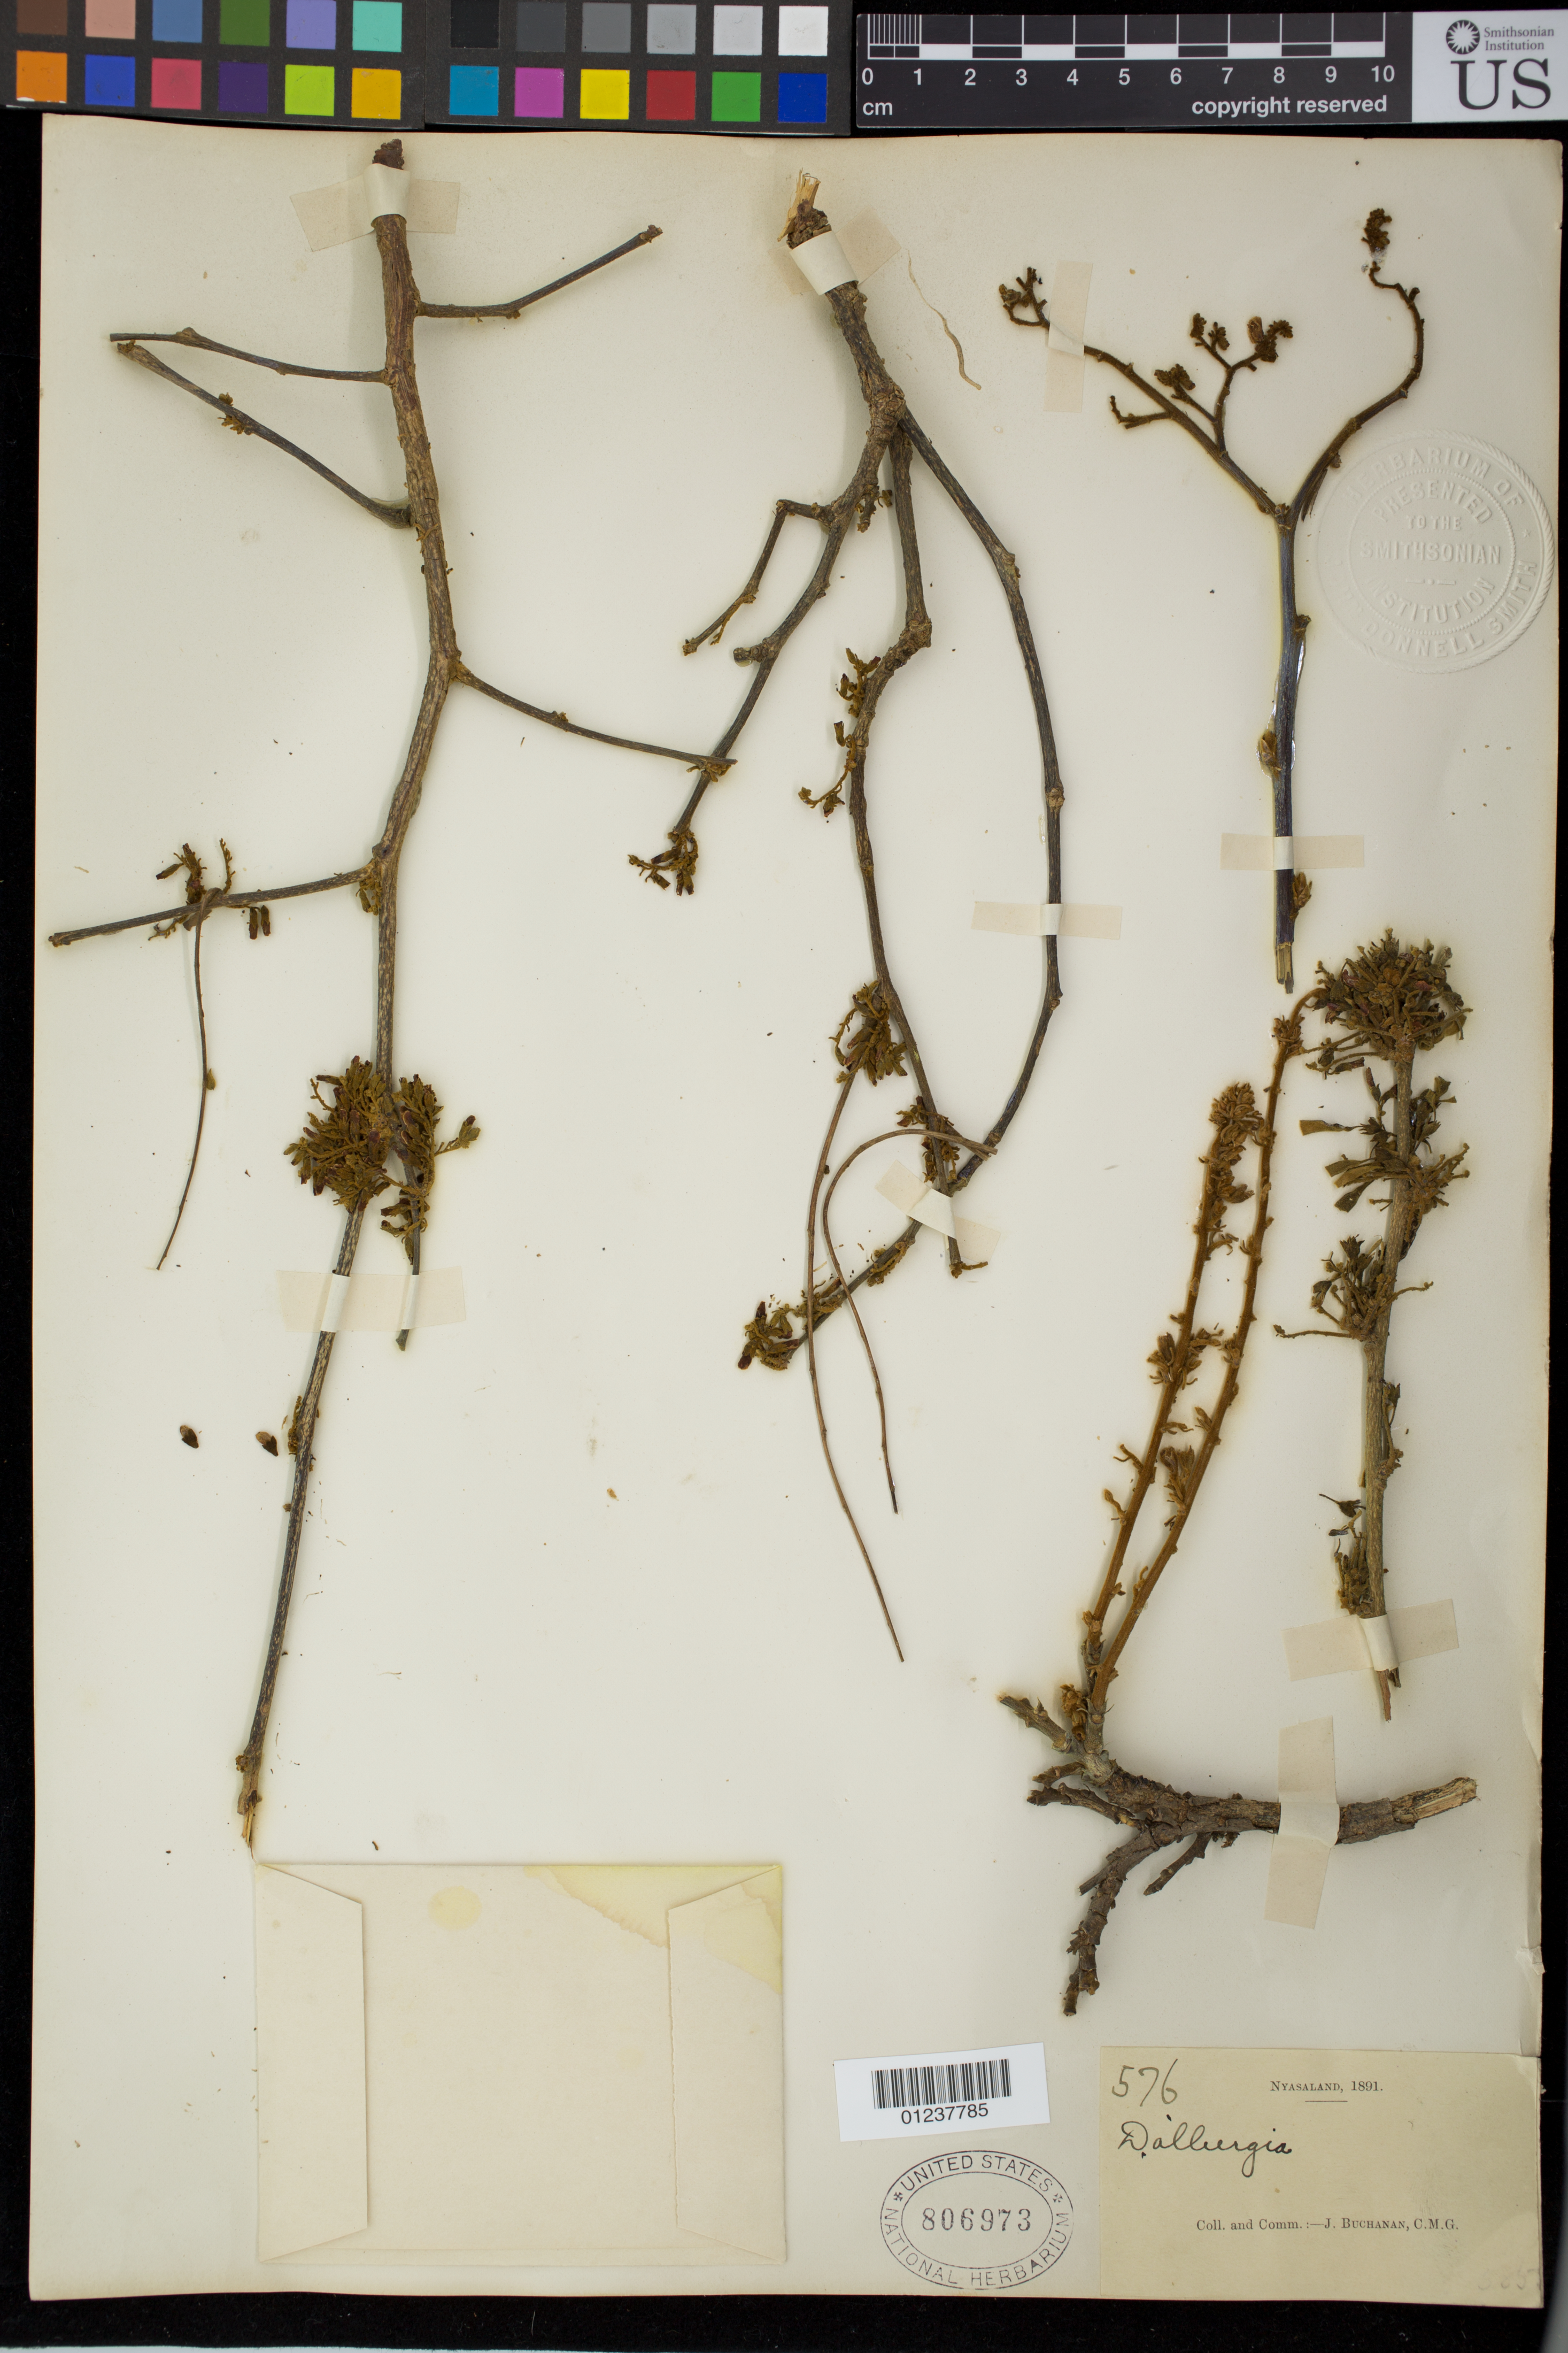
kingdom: Plantae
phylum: Tracheophyta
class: Magnoliopsida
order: Fabales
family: Fabaceae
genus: Dalbergia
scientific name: Dalbergia sp.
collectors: J. Buchanan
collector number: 576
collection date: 1891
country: Malawi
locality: Nyasaland.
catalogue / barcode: US 806973